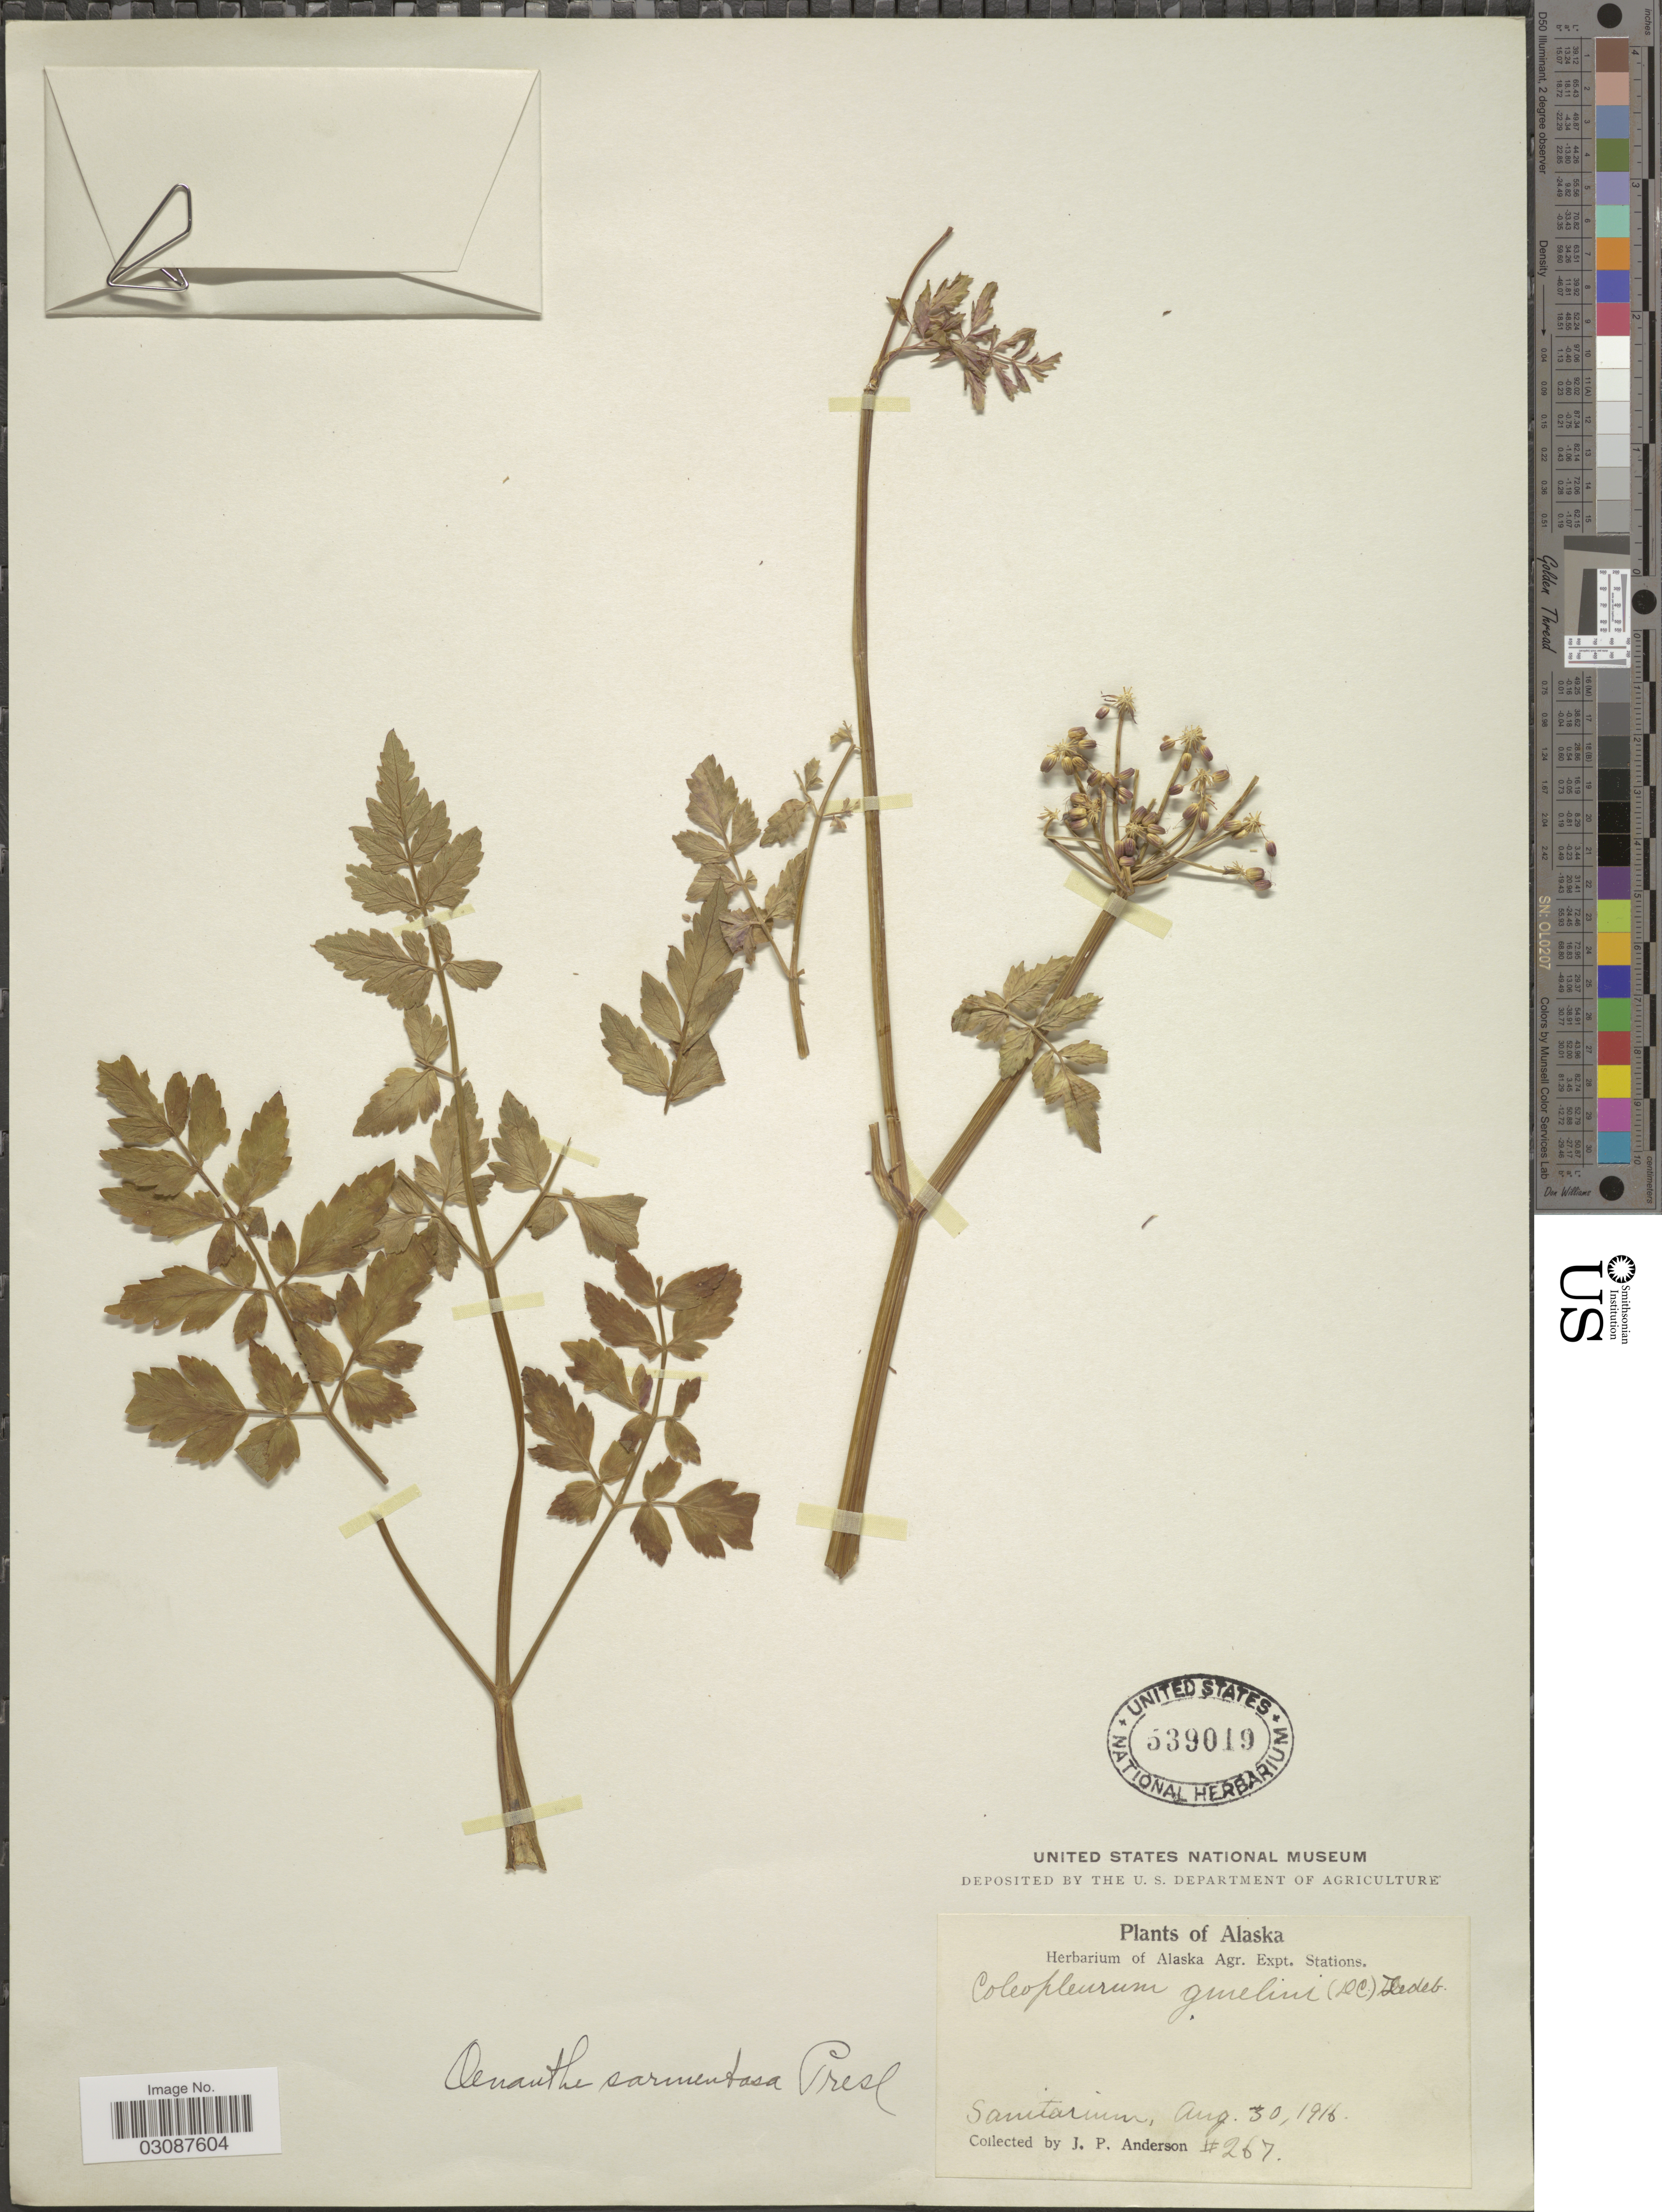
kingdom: Plantae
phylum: Tracheophyta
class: Magnoliopsida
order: Apiales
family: Apiaceae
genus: Oenanthe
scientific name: Oenanthe sarmentosa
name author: C. Presl ex DC.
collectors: J. P. Anderson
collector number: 267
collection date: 1916-08-30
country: United States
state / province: Alaska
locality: Sanitarium.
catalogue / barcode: US 539019